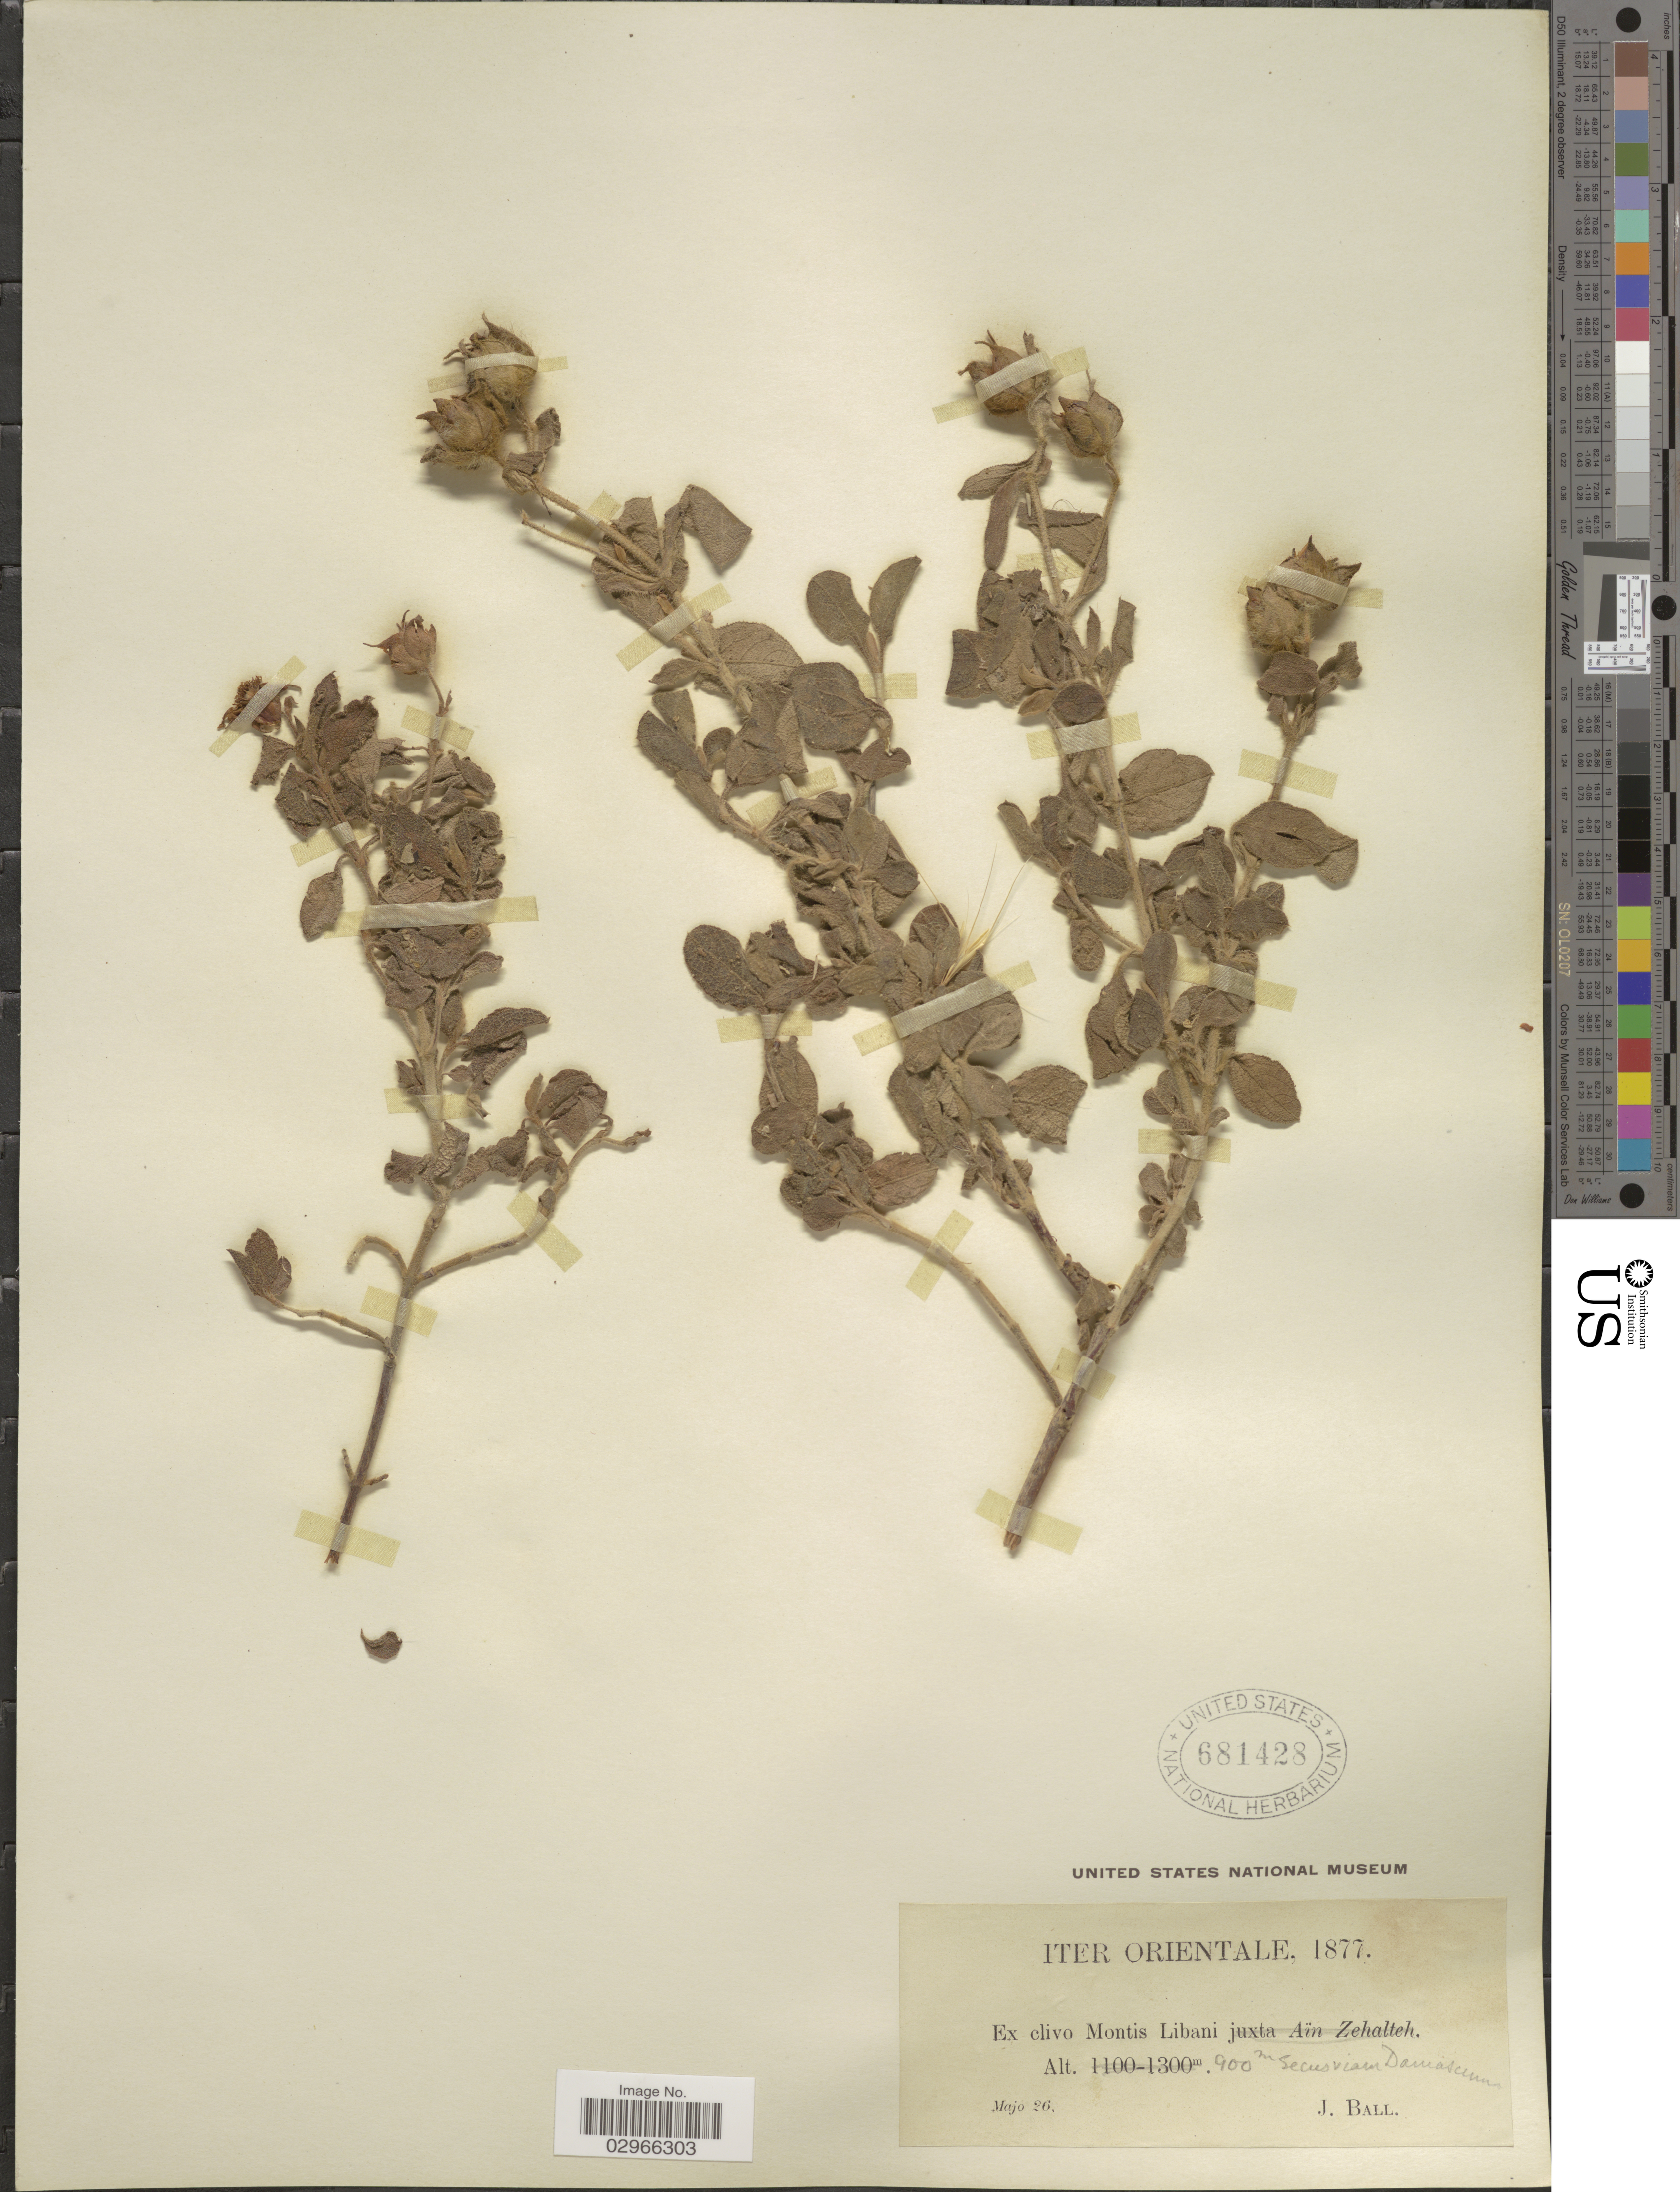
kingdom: Plantae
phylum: Tracheophyta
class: Magnoliopsida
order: Malvales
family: Cistaceae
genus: Cistus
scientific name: Cistus sp.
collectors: J. Ball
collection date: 1877-05-26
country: Lebanon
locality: Orientale. Ex clivo Montis Libani.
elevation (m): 900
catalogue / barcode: US 681428